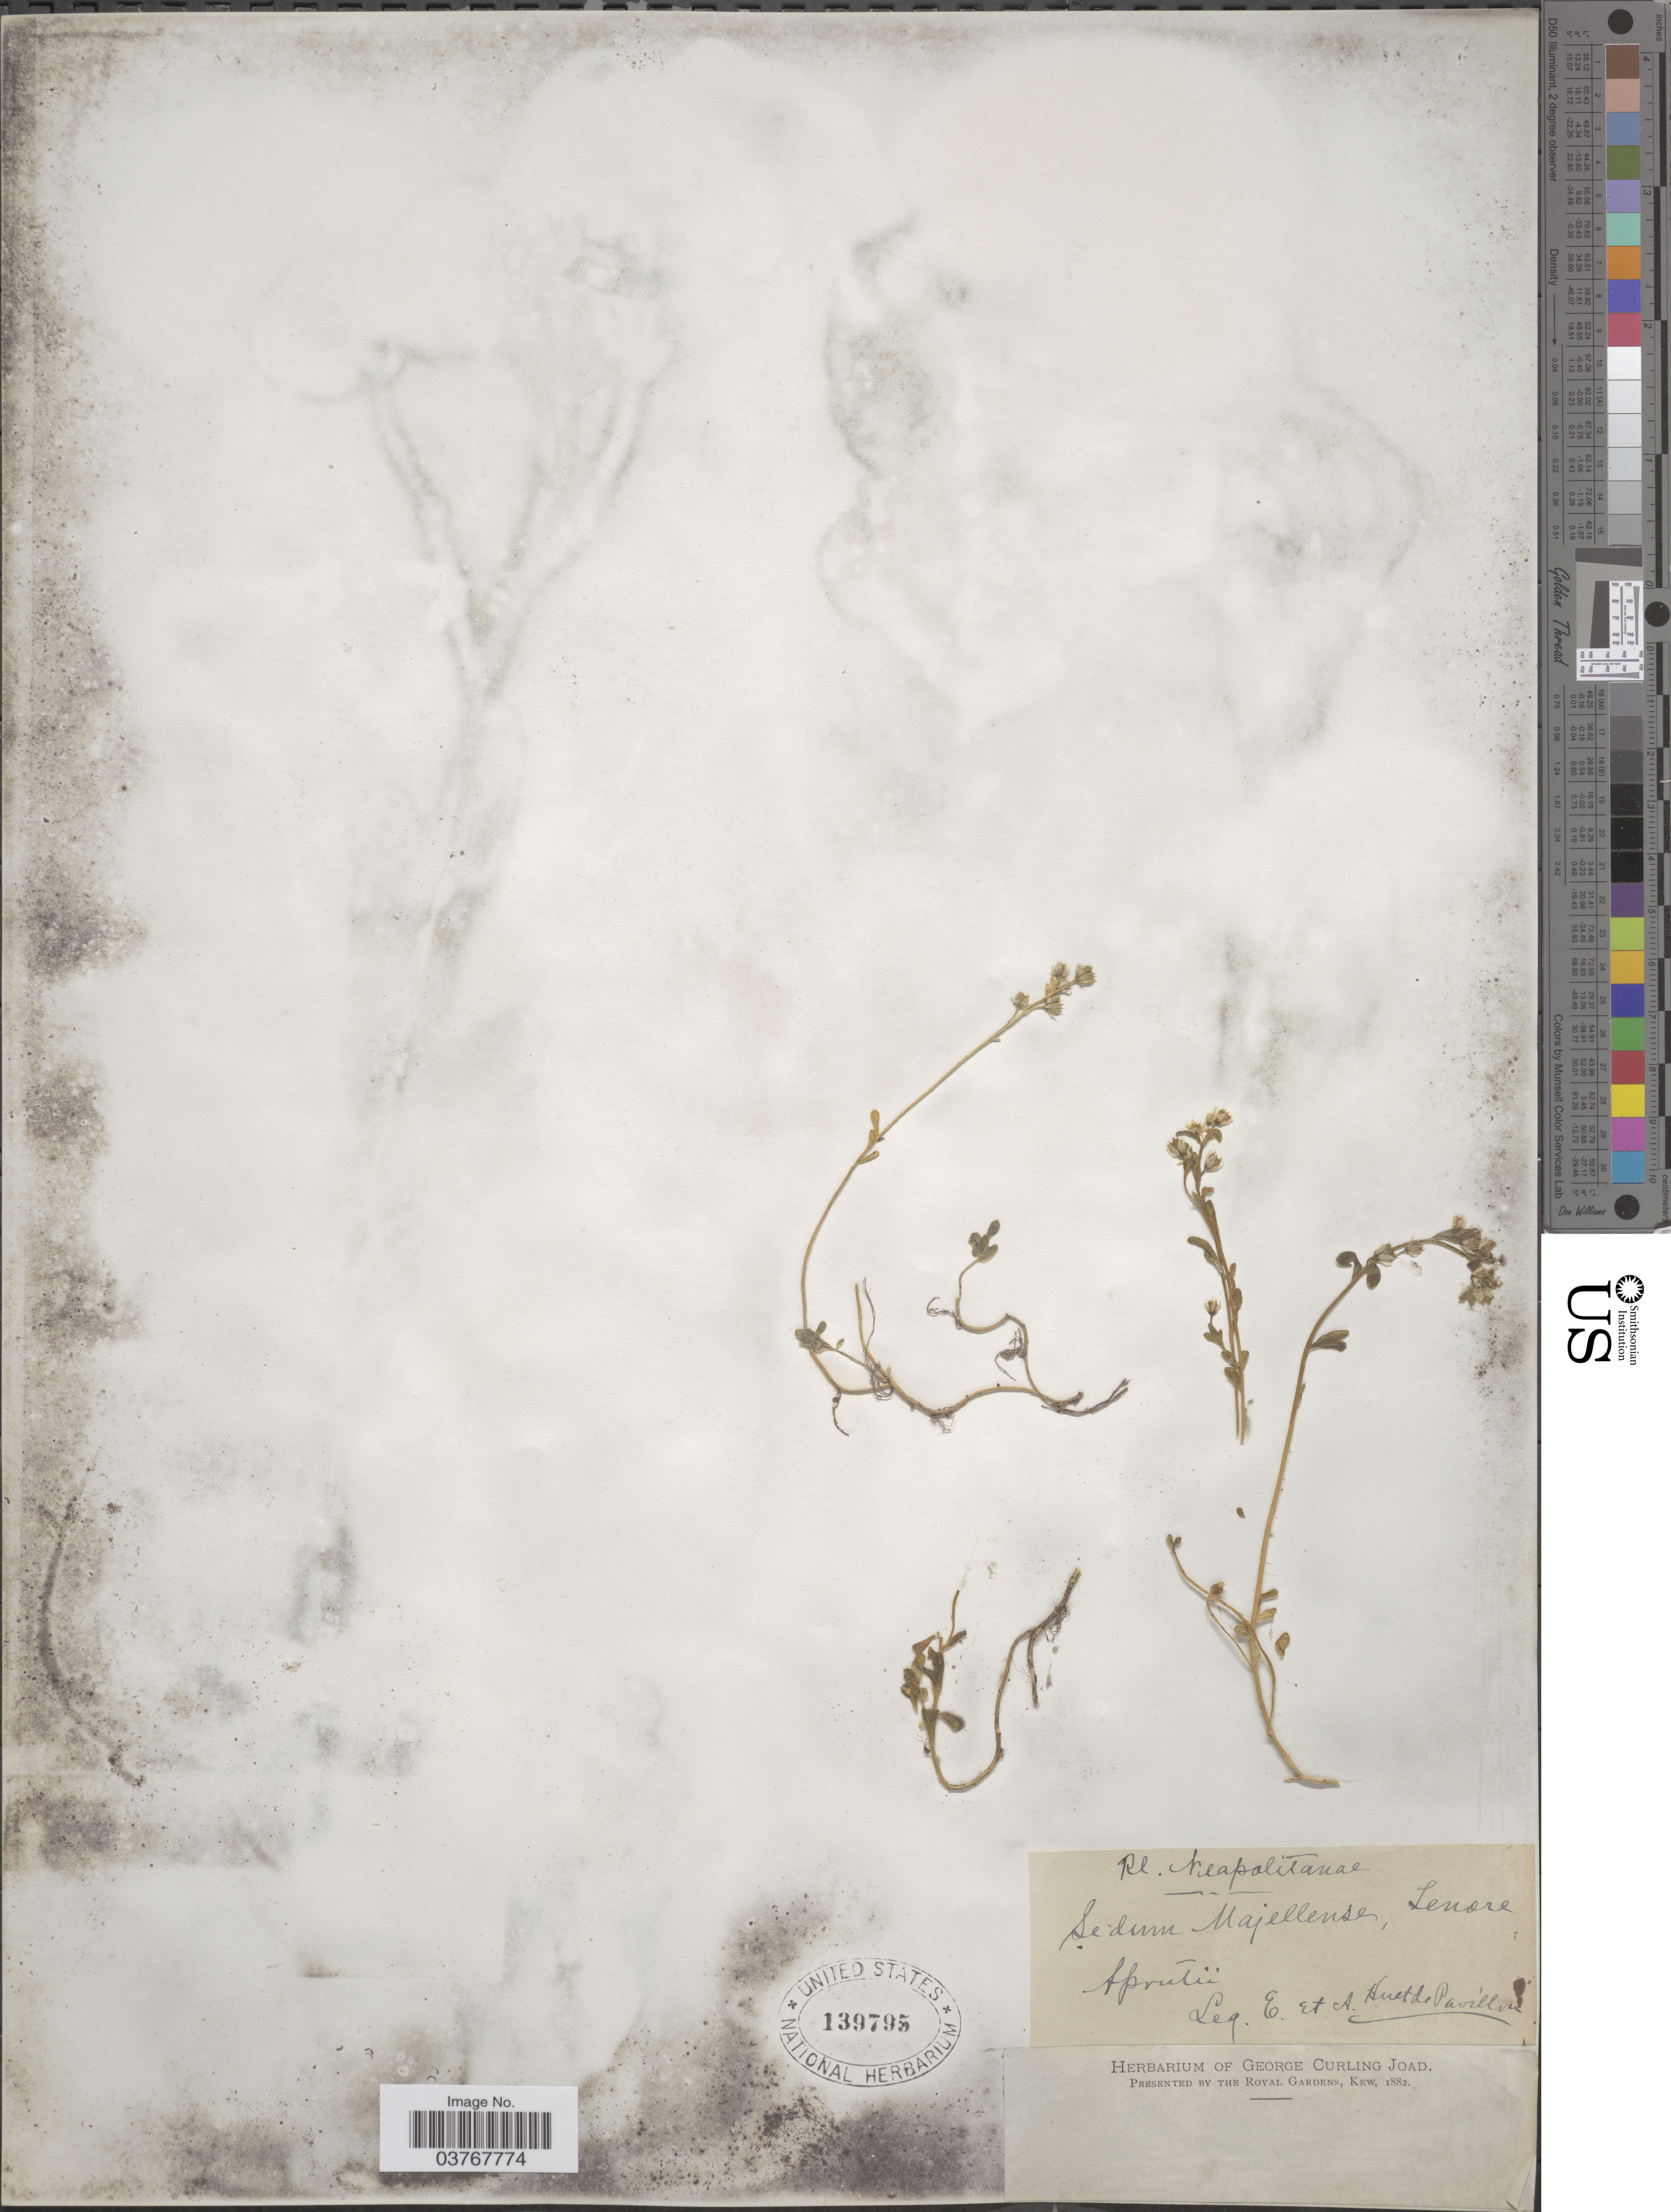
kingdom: Plantae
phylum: Tracheophyta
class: Magnoliopsida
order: Saxifragales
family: Crassulaceae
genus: Sedum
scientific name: Sedum magellense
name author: Ten.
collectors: E. Huet du Pavillon & A. Huet du Pavillon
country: Italy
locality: Aprutii.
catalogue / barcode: US 139795